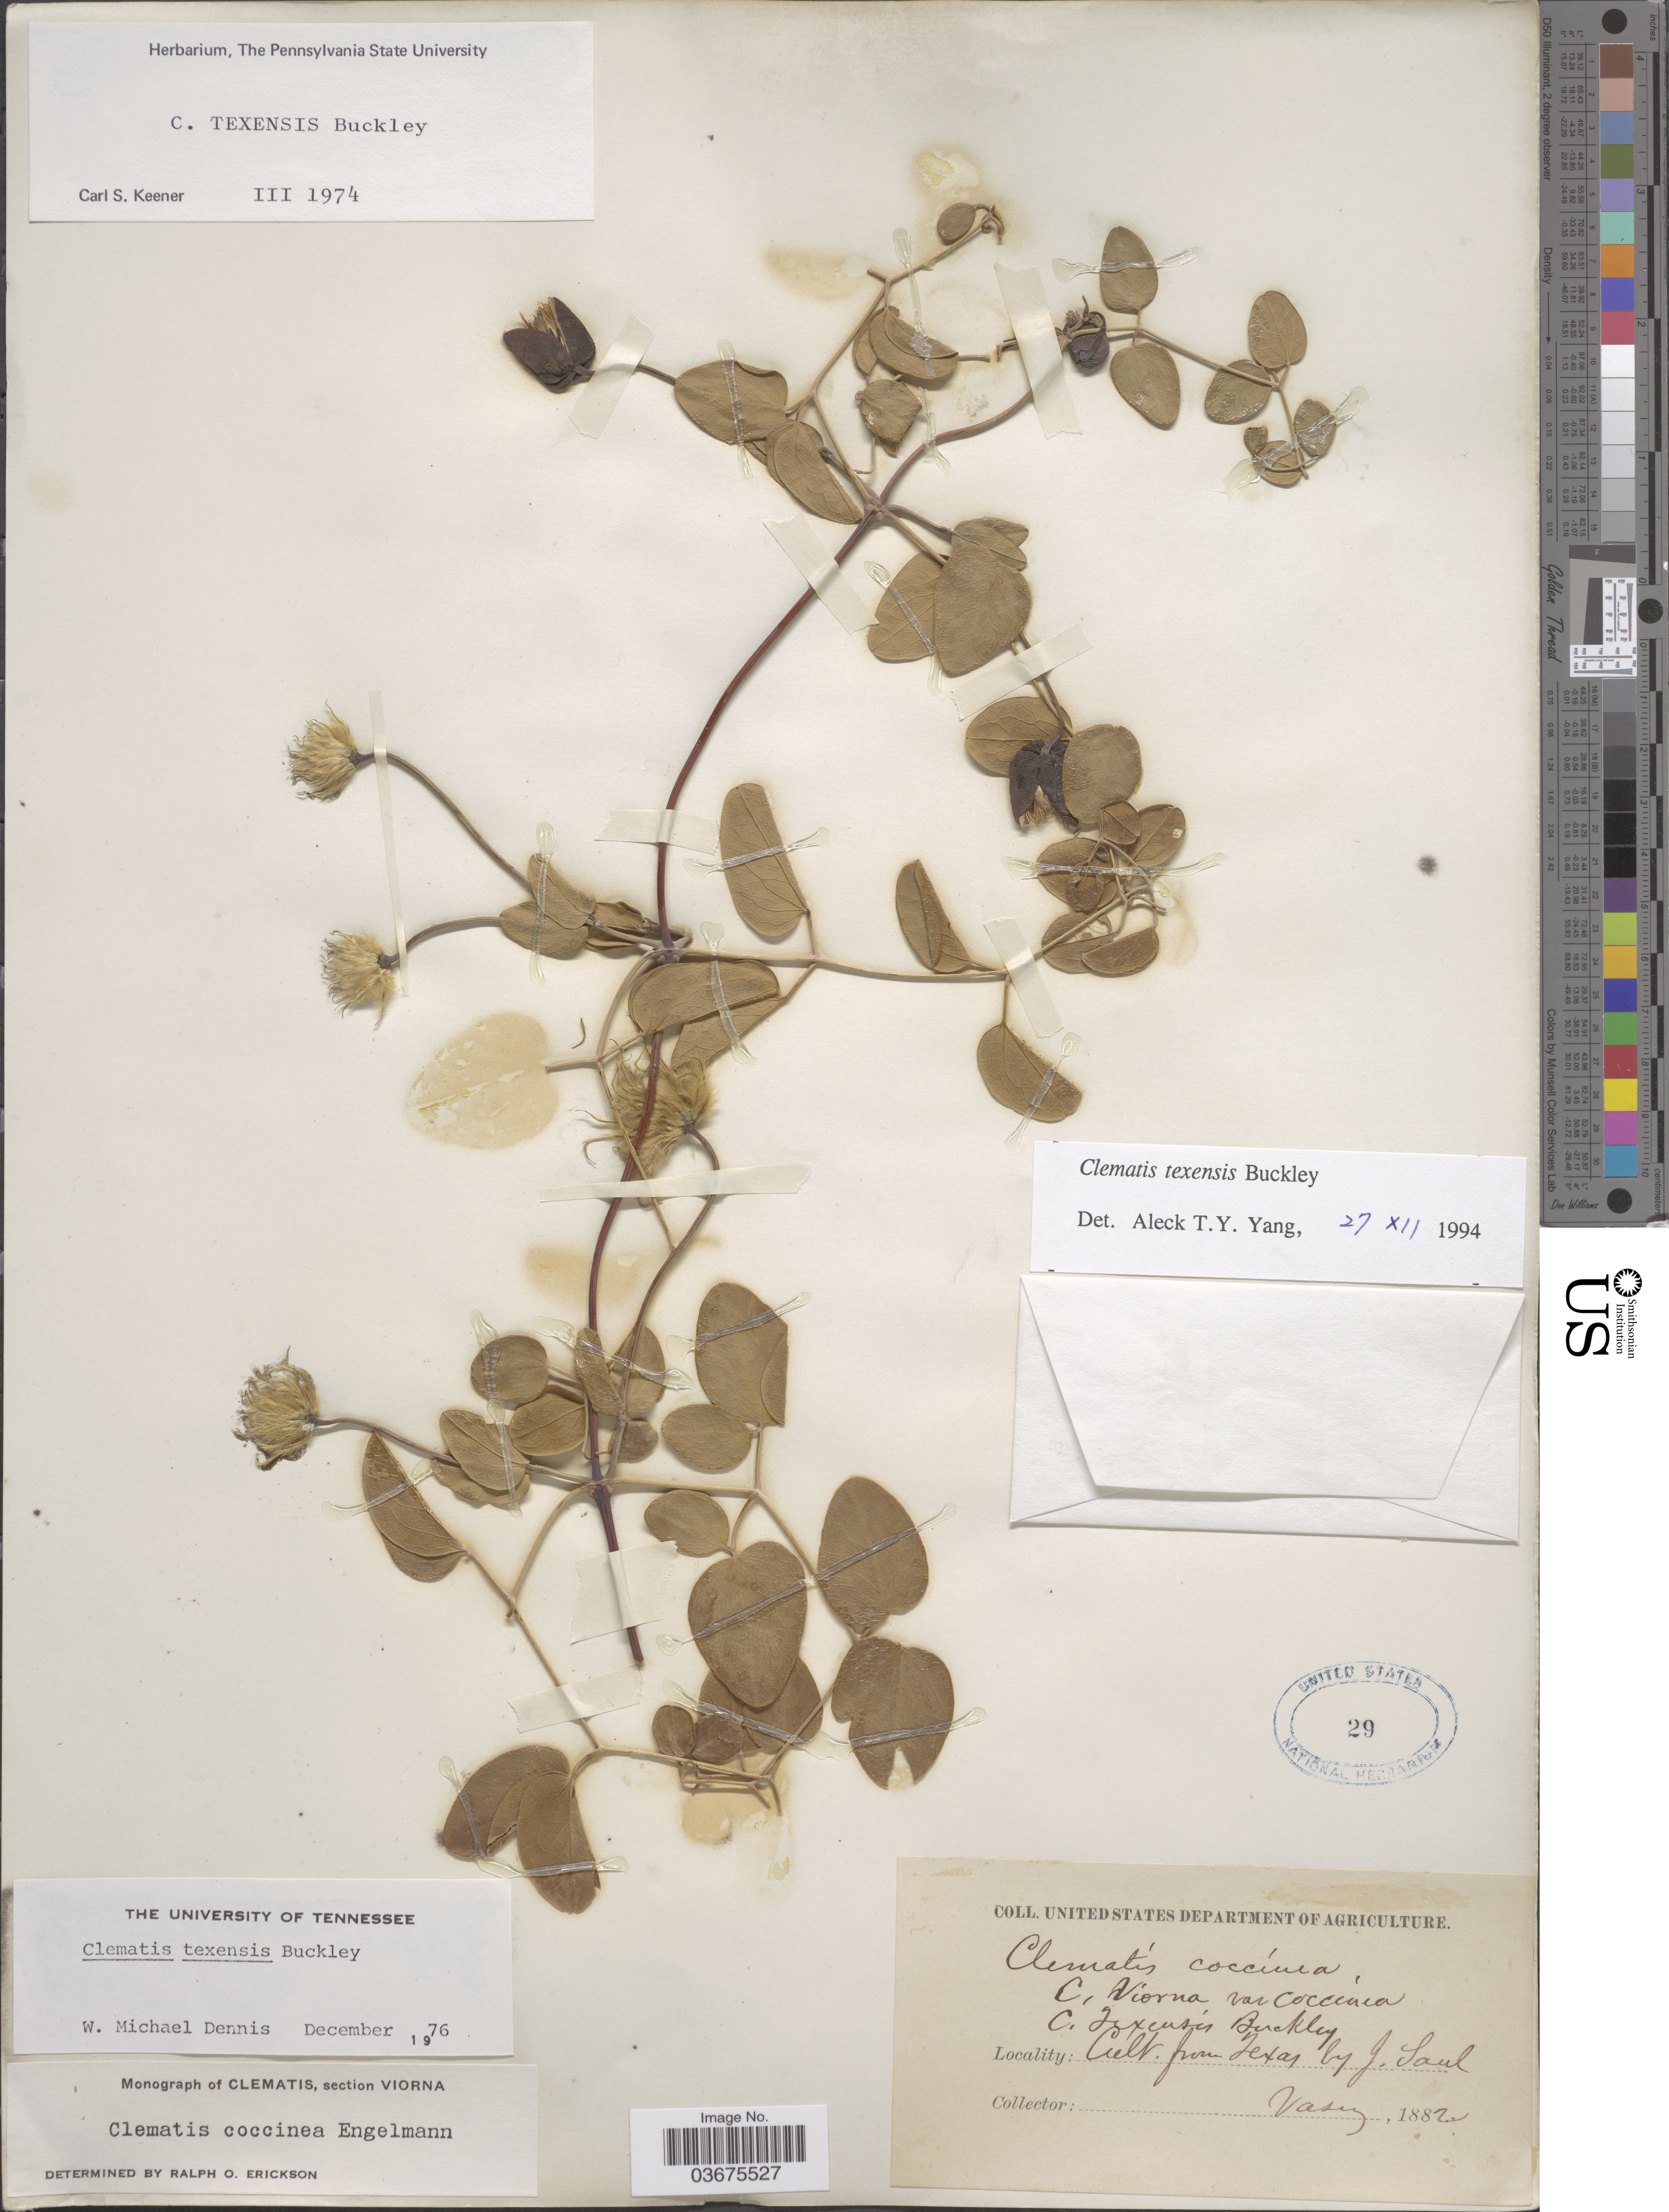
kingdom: Plantae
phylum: Tracheophyta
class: Magnoliopsida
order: Ranunculales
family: Ranunculaceae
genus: Clematis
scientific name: Clematis texensis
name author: Buckley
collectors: J. Saul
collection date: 1882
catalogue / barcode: US 29